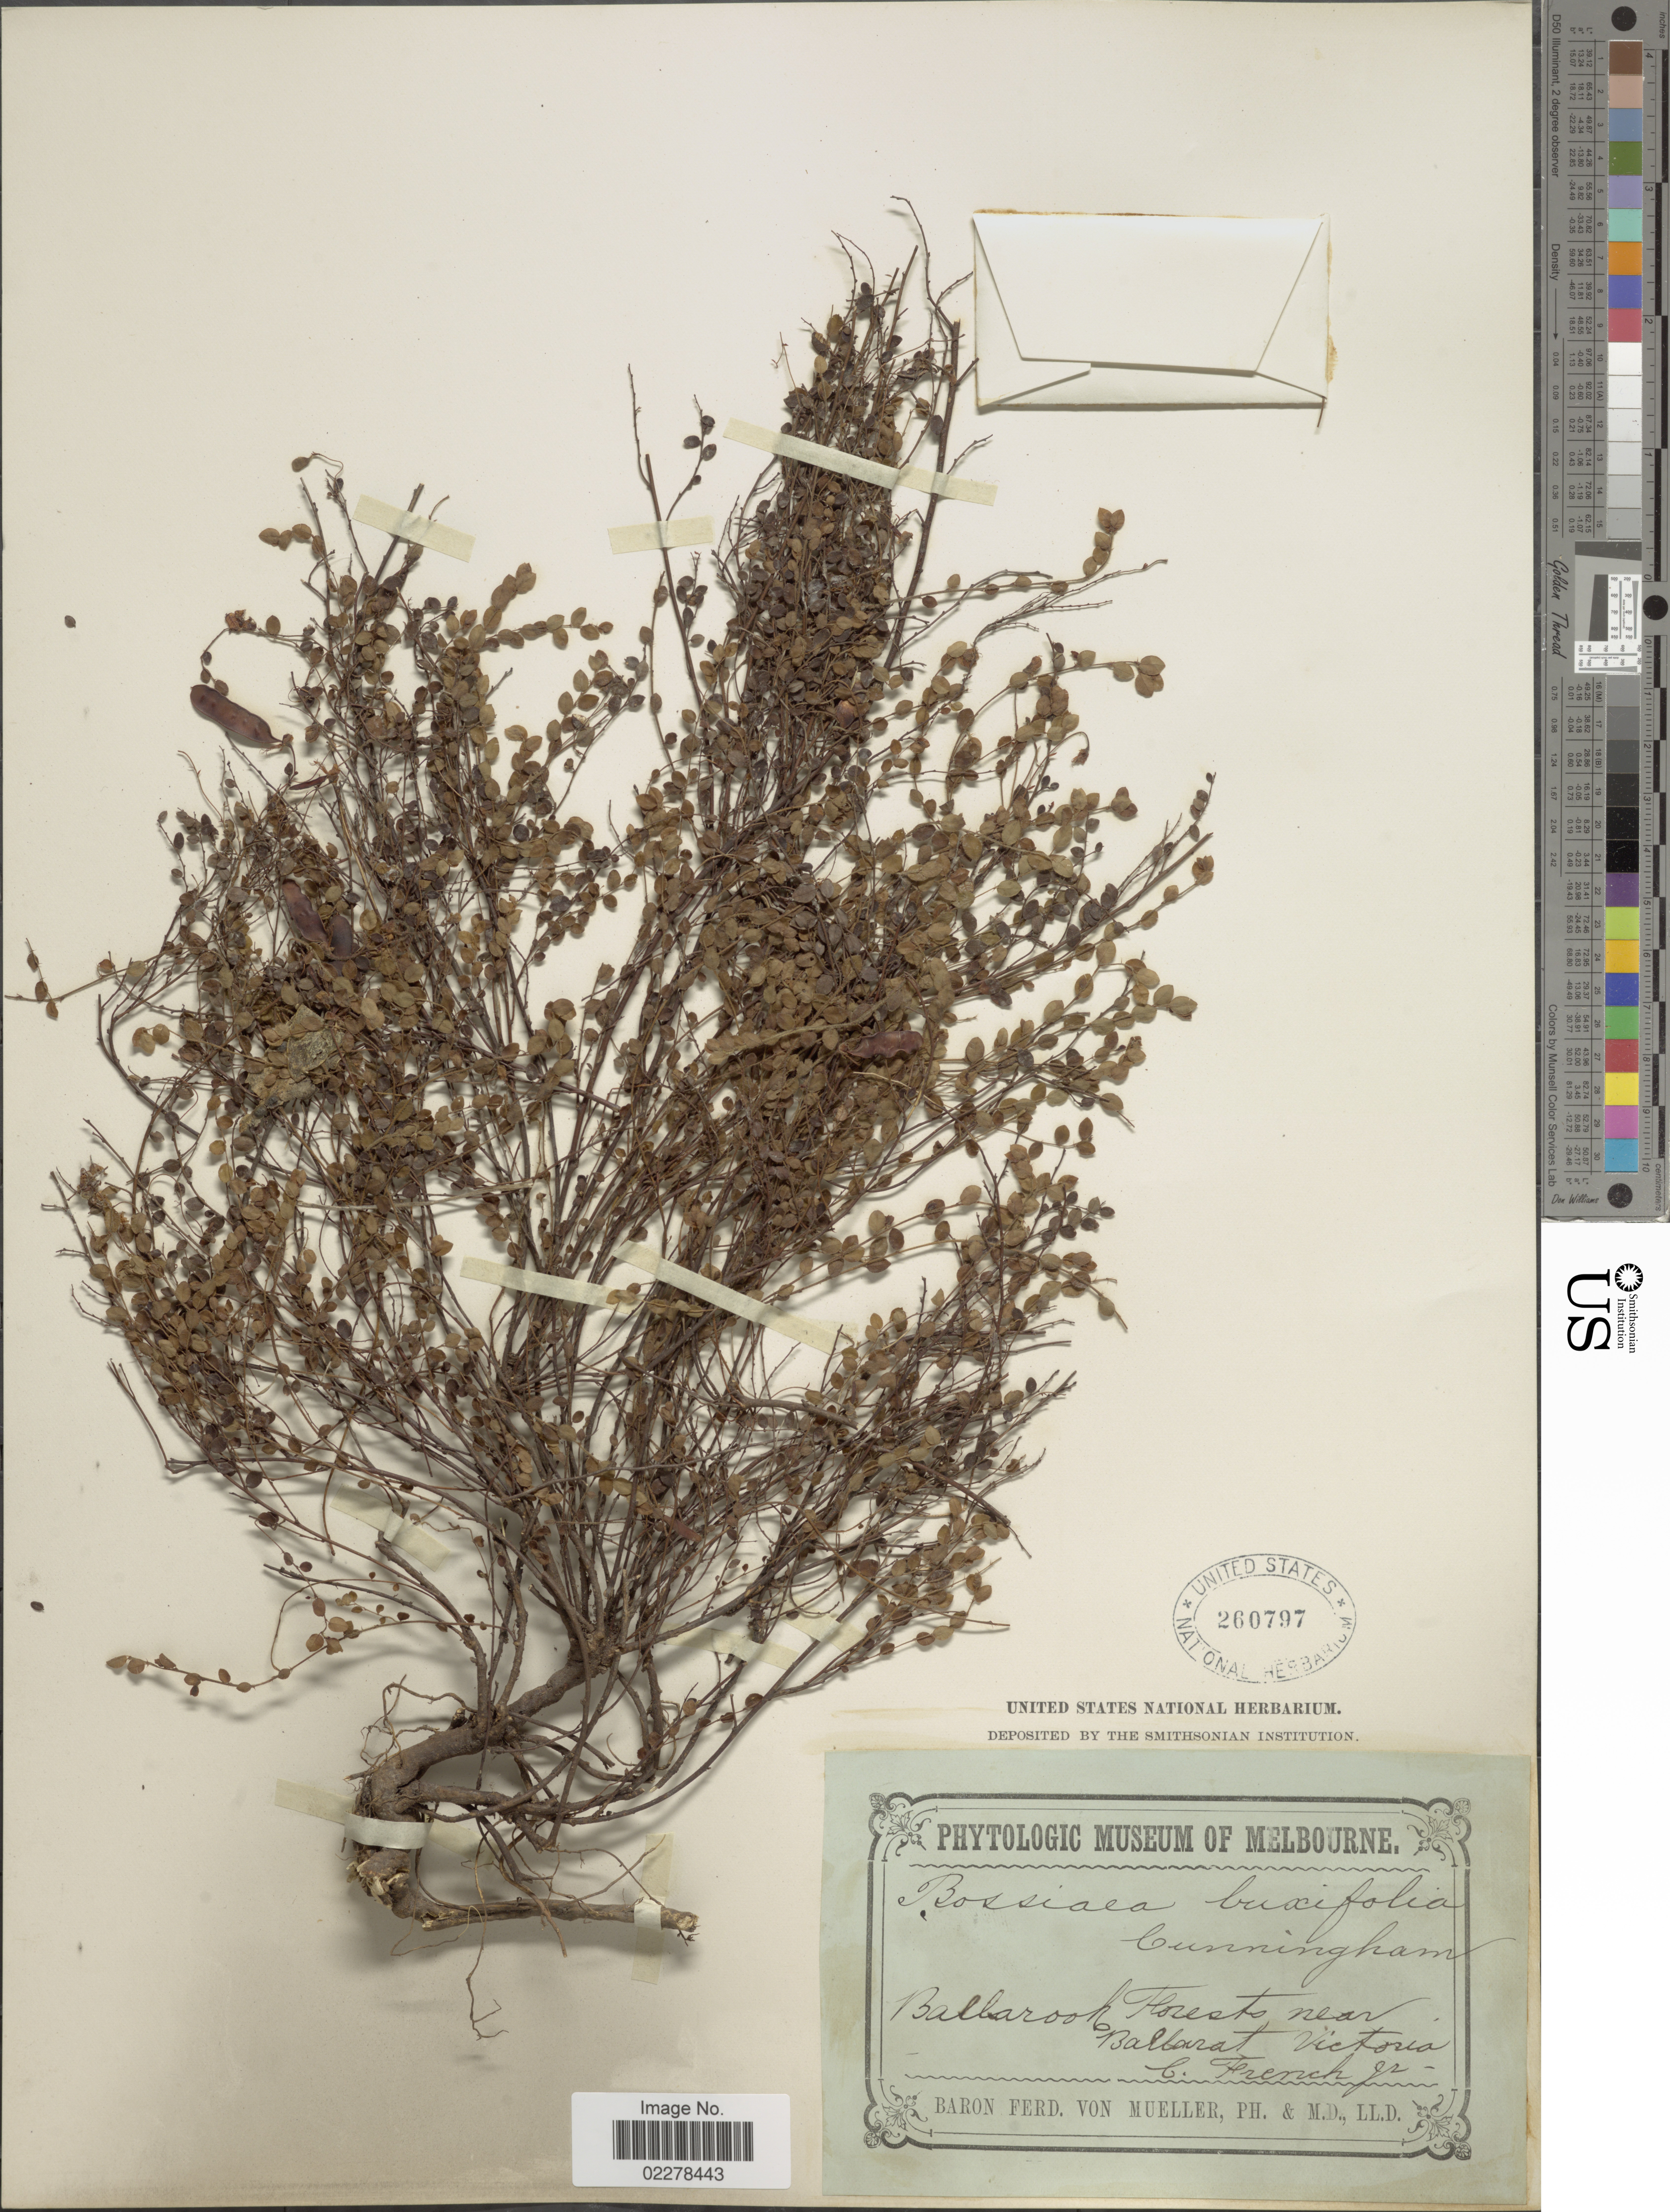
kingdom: Plantae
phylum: Tracheophyta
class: Magnoliopsida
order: Fabales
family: Fabaceae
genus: Bossiaea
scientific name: Bossiaea buxifolia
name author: A. Cunn.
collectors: C. French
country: Australia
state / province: Victoria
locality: Balarooh forest near Ballarat Victoria.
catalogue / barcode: US 260797